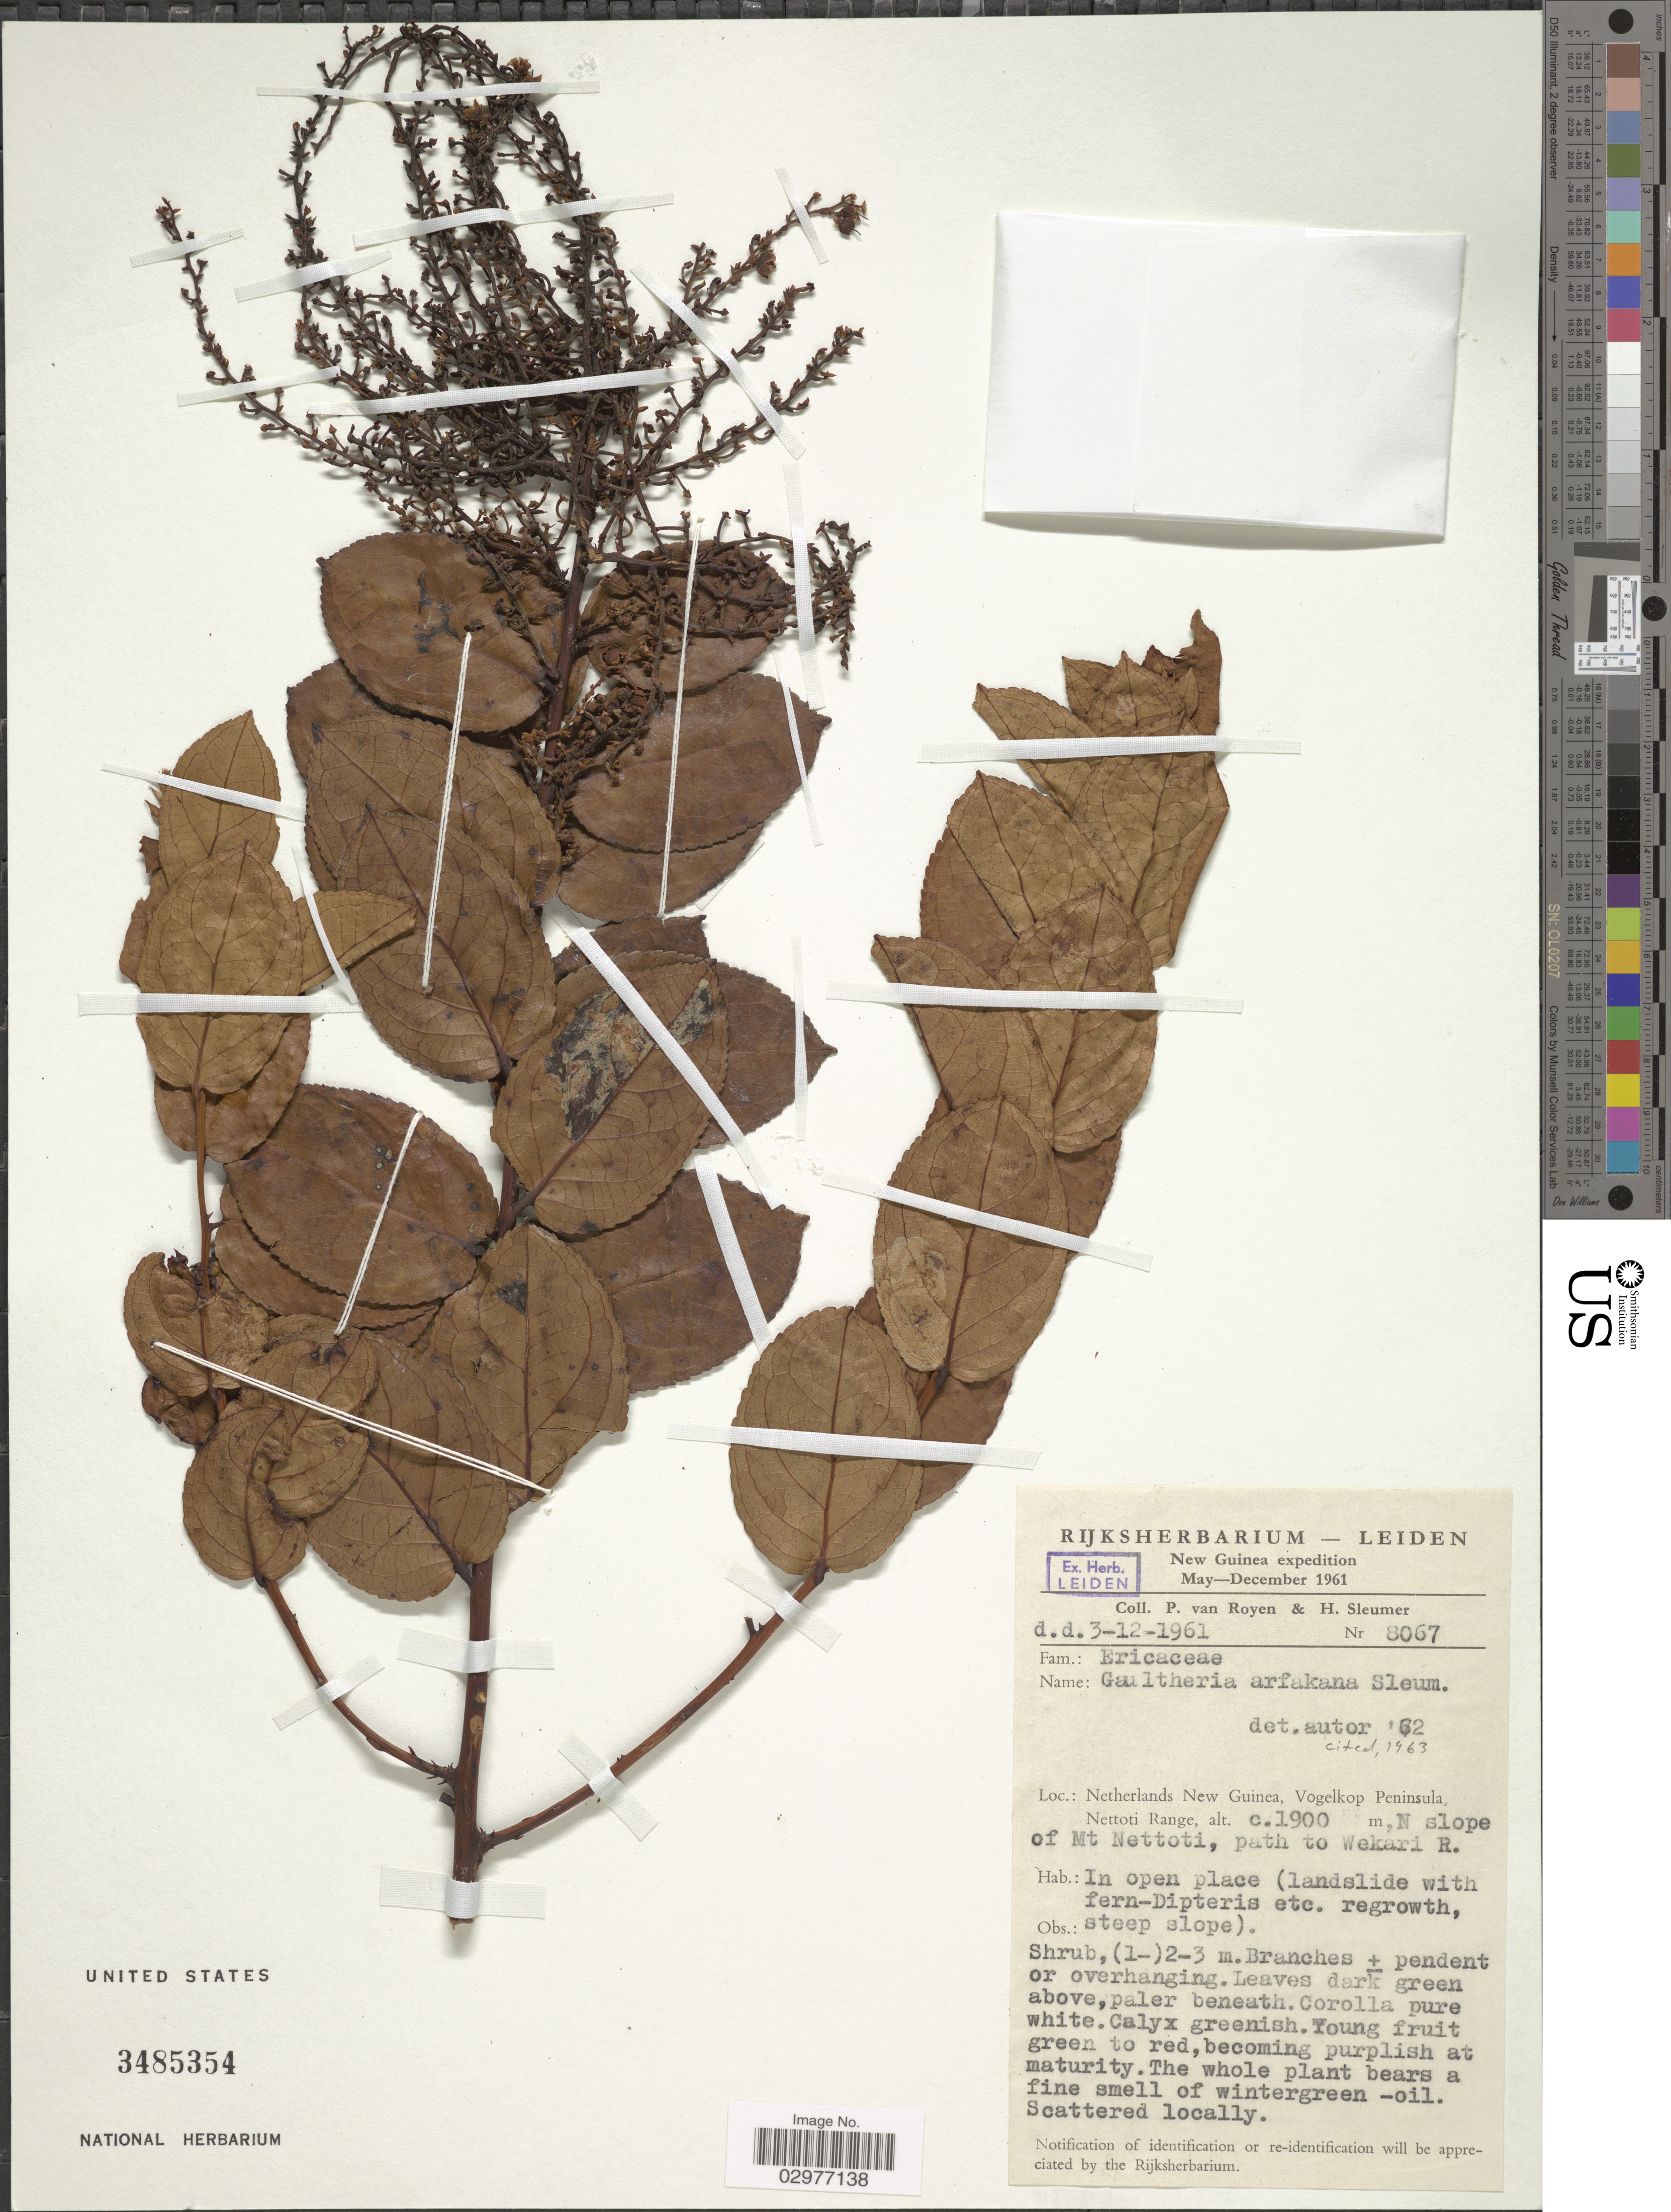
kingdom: Plantae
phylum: Tracheophyta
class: Magnoliopsida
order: Ericales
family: Ericaceae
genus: Gaultheria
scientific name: Gaultheria arfakana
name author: Sleumer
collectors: P. van Royen & H. O. Sleumer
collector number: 8067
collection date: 1961-12-03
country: Indonesia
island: New Guinea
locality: Netherlands New Guinea, Vogelkop Peninsula, Nettoti Range, N slope of Mt Nettoti, path to Wekari R.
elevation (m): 1900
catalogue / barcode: US 3485354